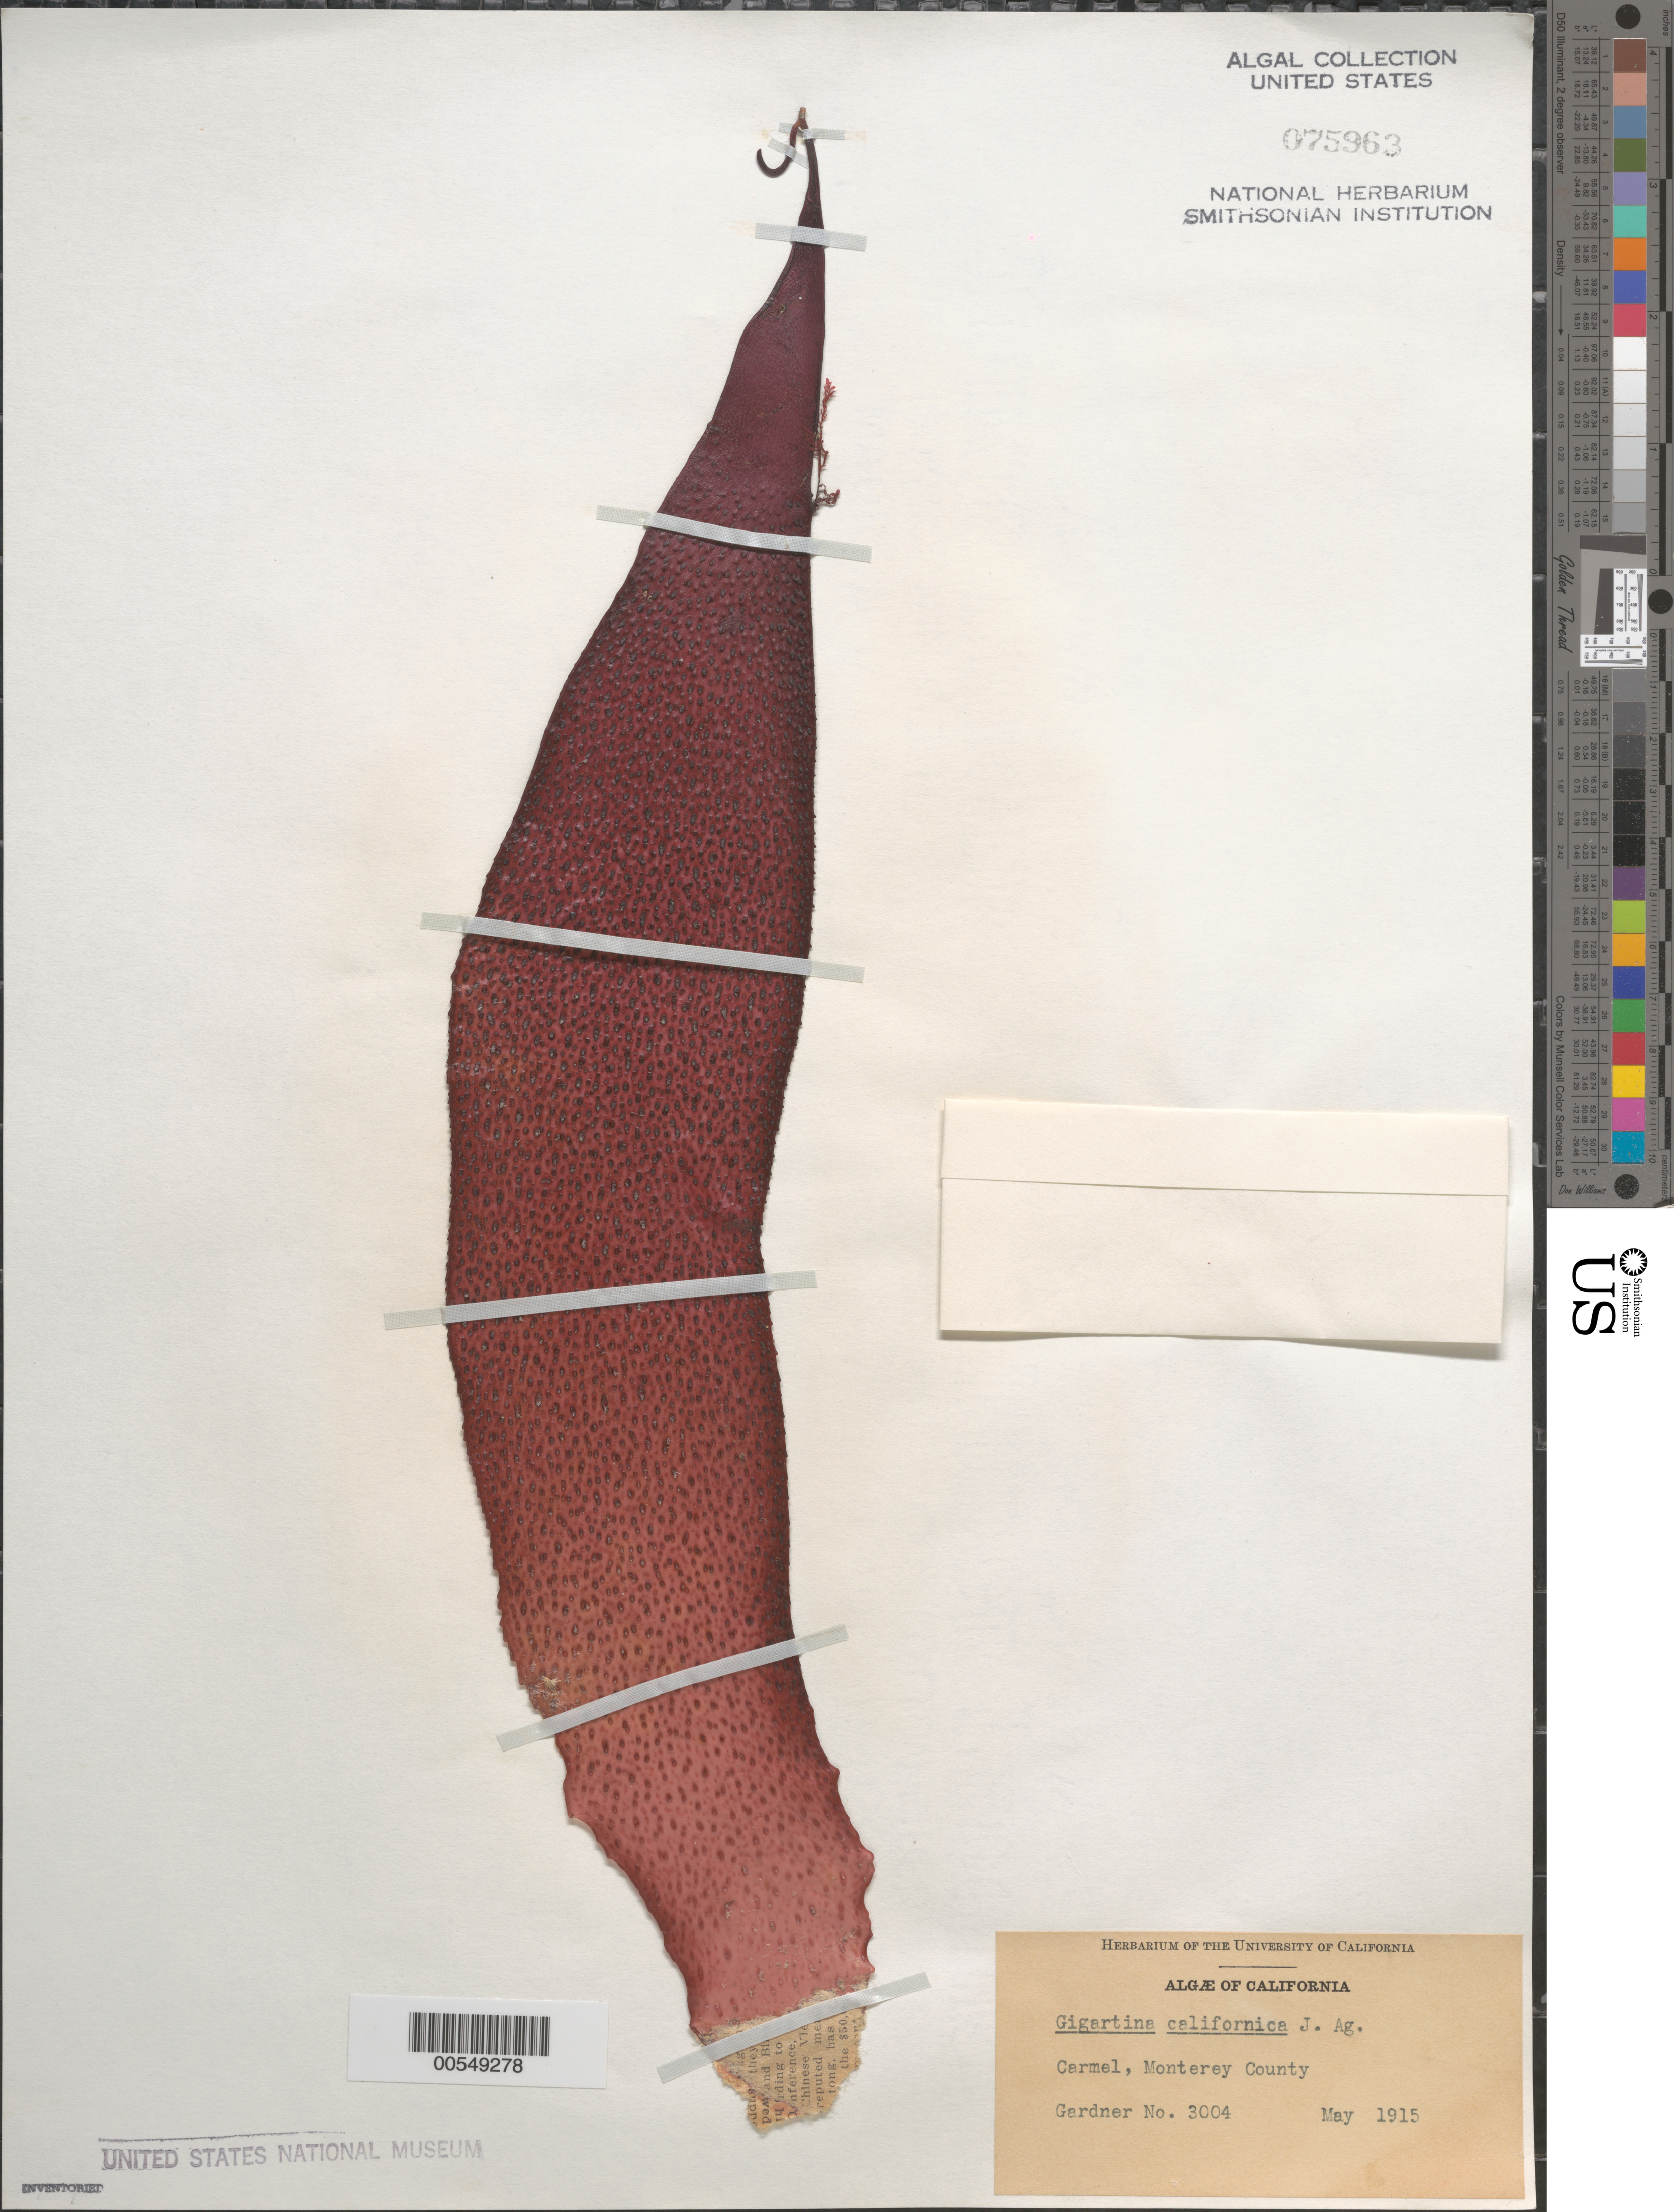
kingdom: Plantae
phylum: Rhodophyta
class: Florideophyceae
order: Gigartinales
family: Gigartinaceae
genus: Chondracanthus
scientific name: Chondracanthus corymbiferus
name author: (Kütz.) Guiry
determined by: Algae name updating Project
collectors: N. Gardner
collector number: NLG 3004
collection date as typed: May 1915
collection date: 1915-05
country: United States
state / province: California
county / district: Monterey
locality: Carmel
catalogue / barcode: US 75963